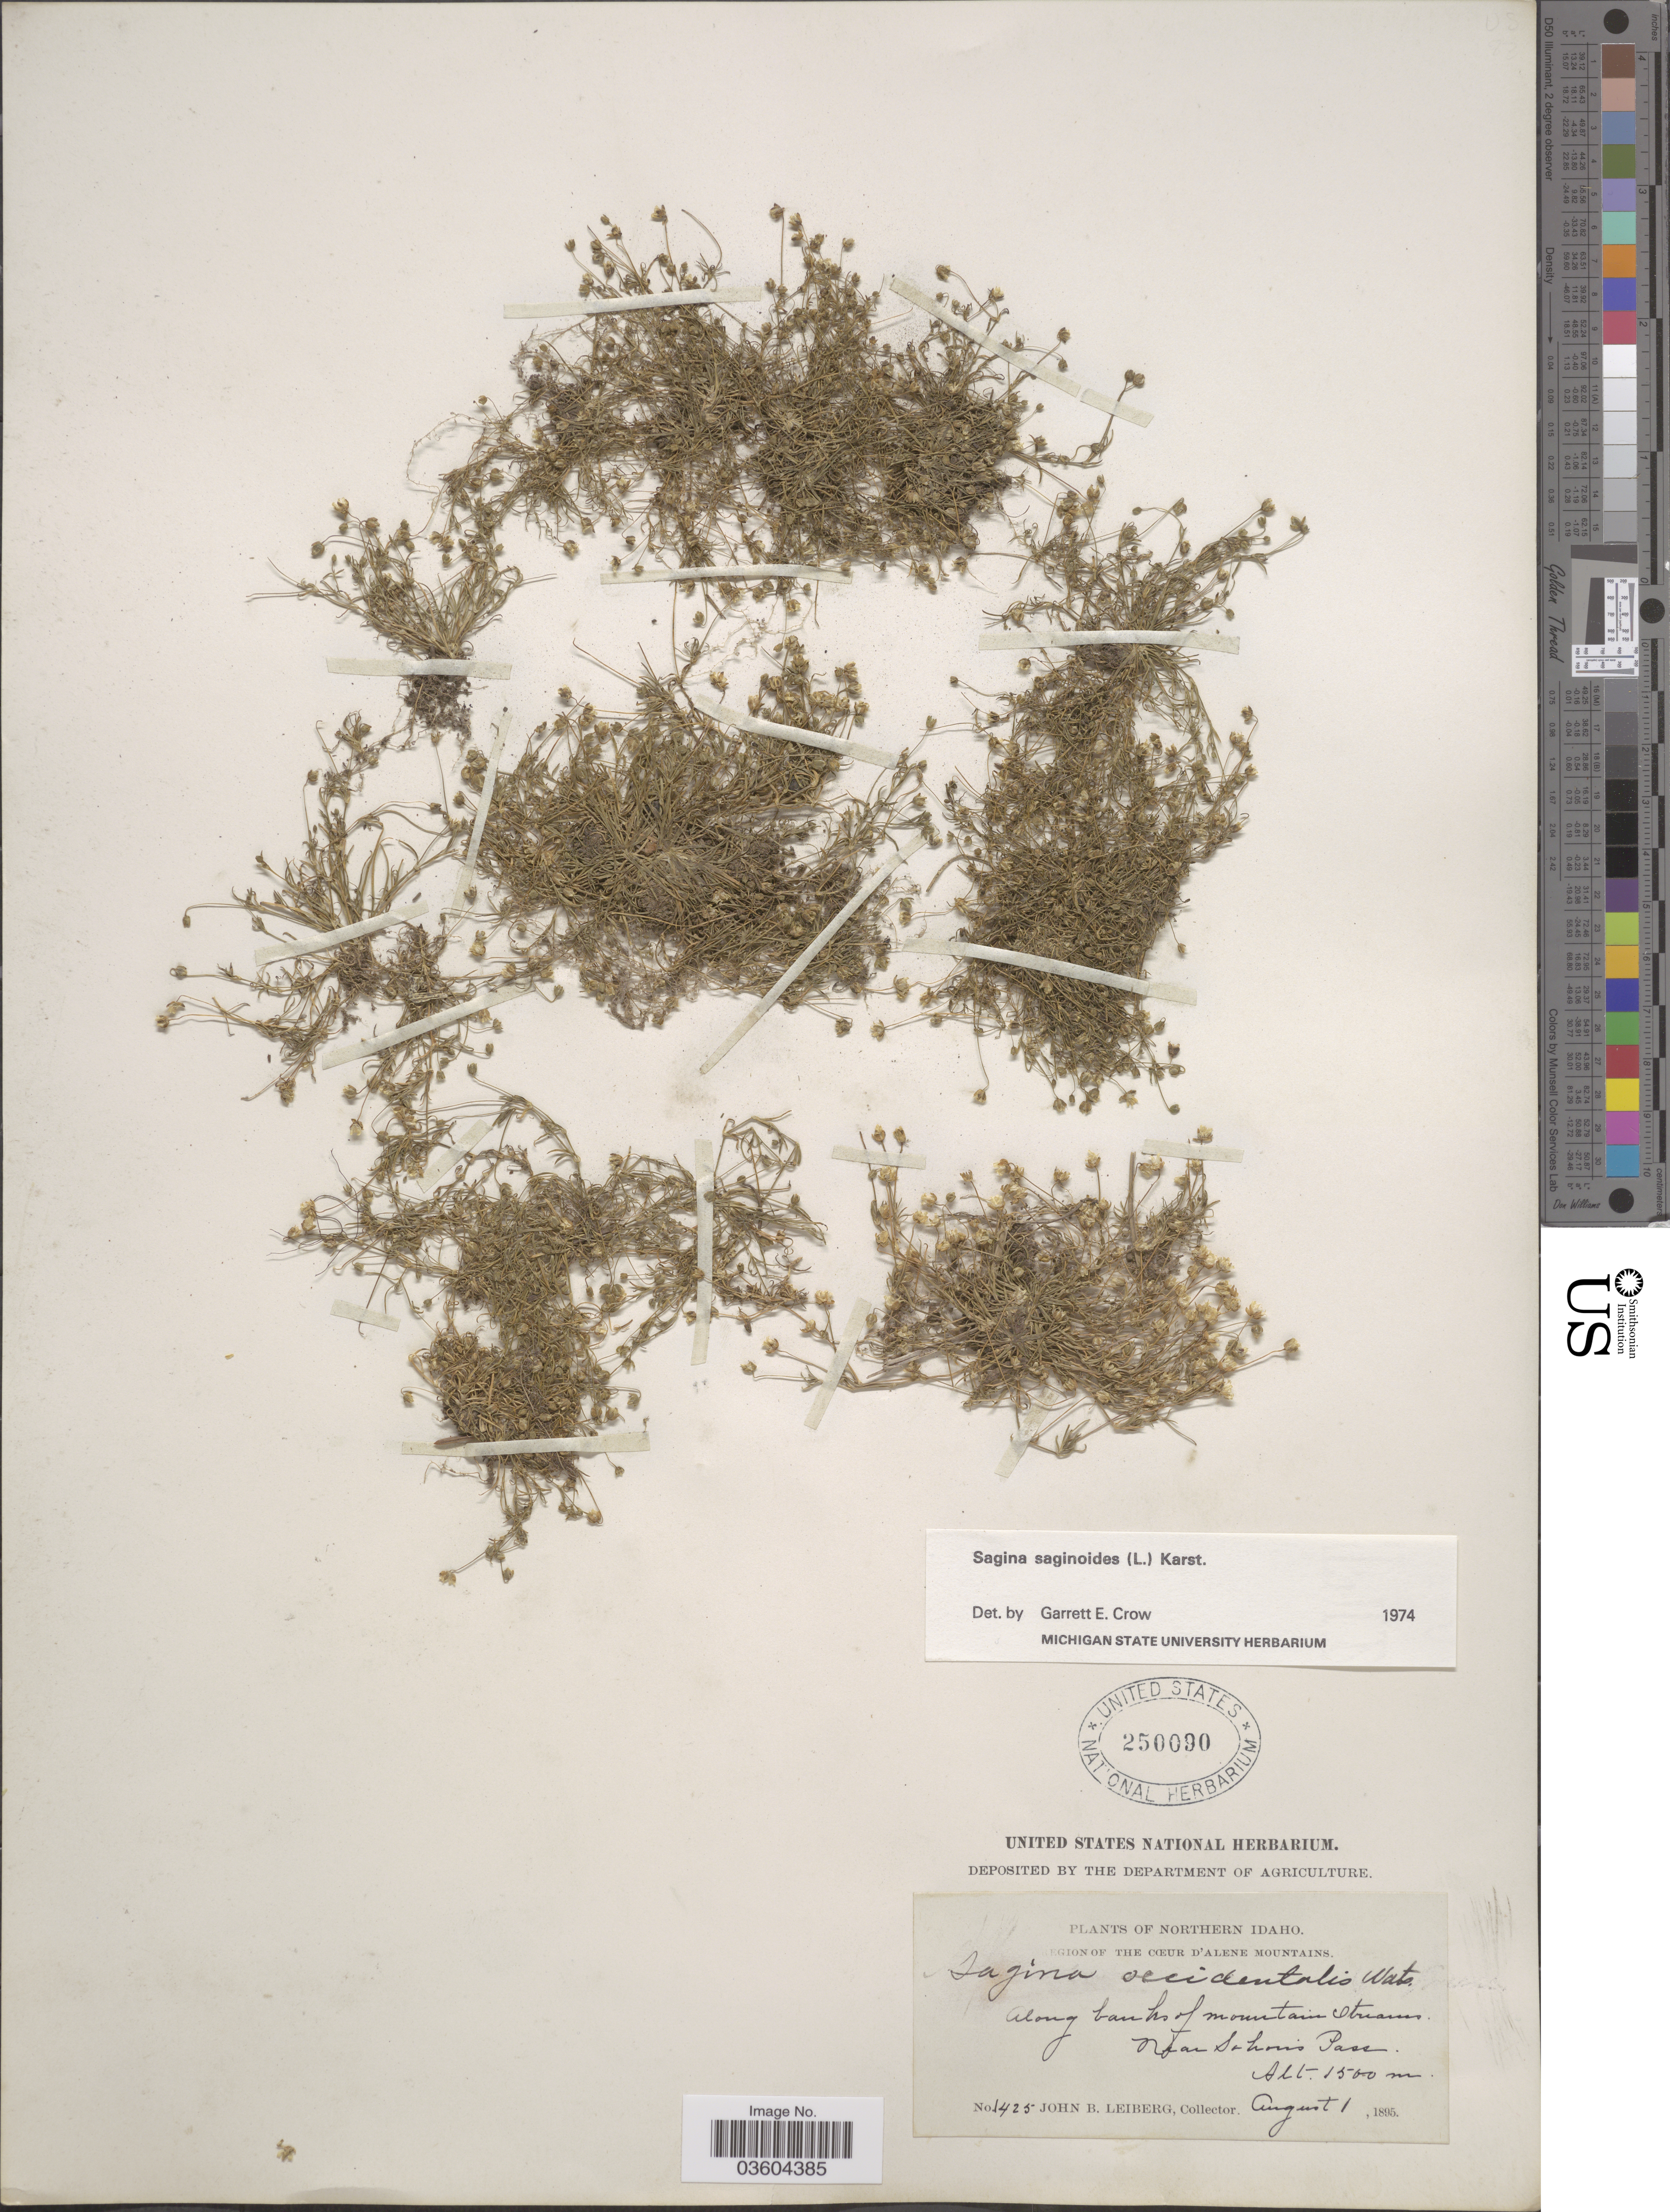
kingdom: Plantae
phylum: Tracheophyta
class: Magnoliopsida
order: Caryophyllales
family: Caryophyllaceae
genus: Sagina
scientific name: Sagina saginoides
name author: (L.) H. Karst.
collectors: J. B. Leiberg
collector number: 1425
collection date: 1895-08-01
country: United States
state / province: Idaho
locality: Northern Idaho. Region of the Cæur D'Alene Mountains. Along banks of mountain streams. Near St Louis Pass.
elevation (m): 1500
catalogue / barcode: US 250090